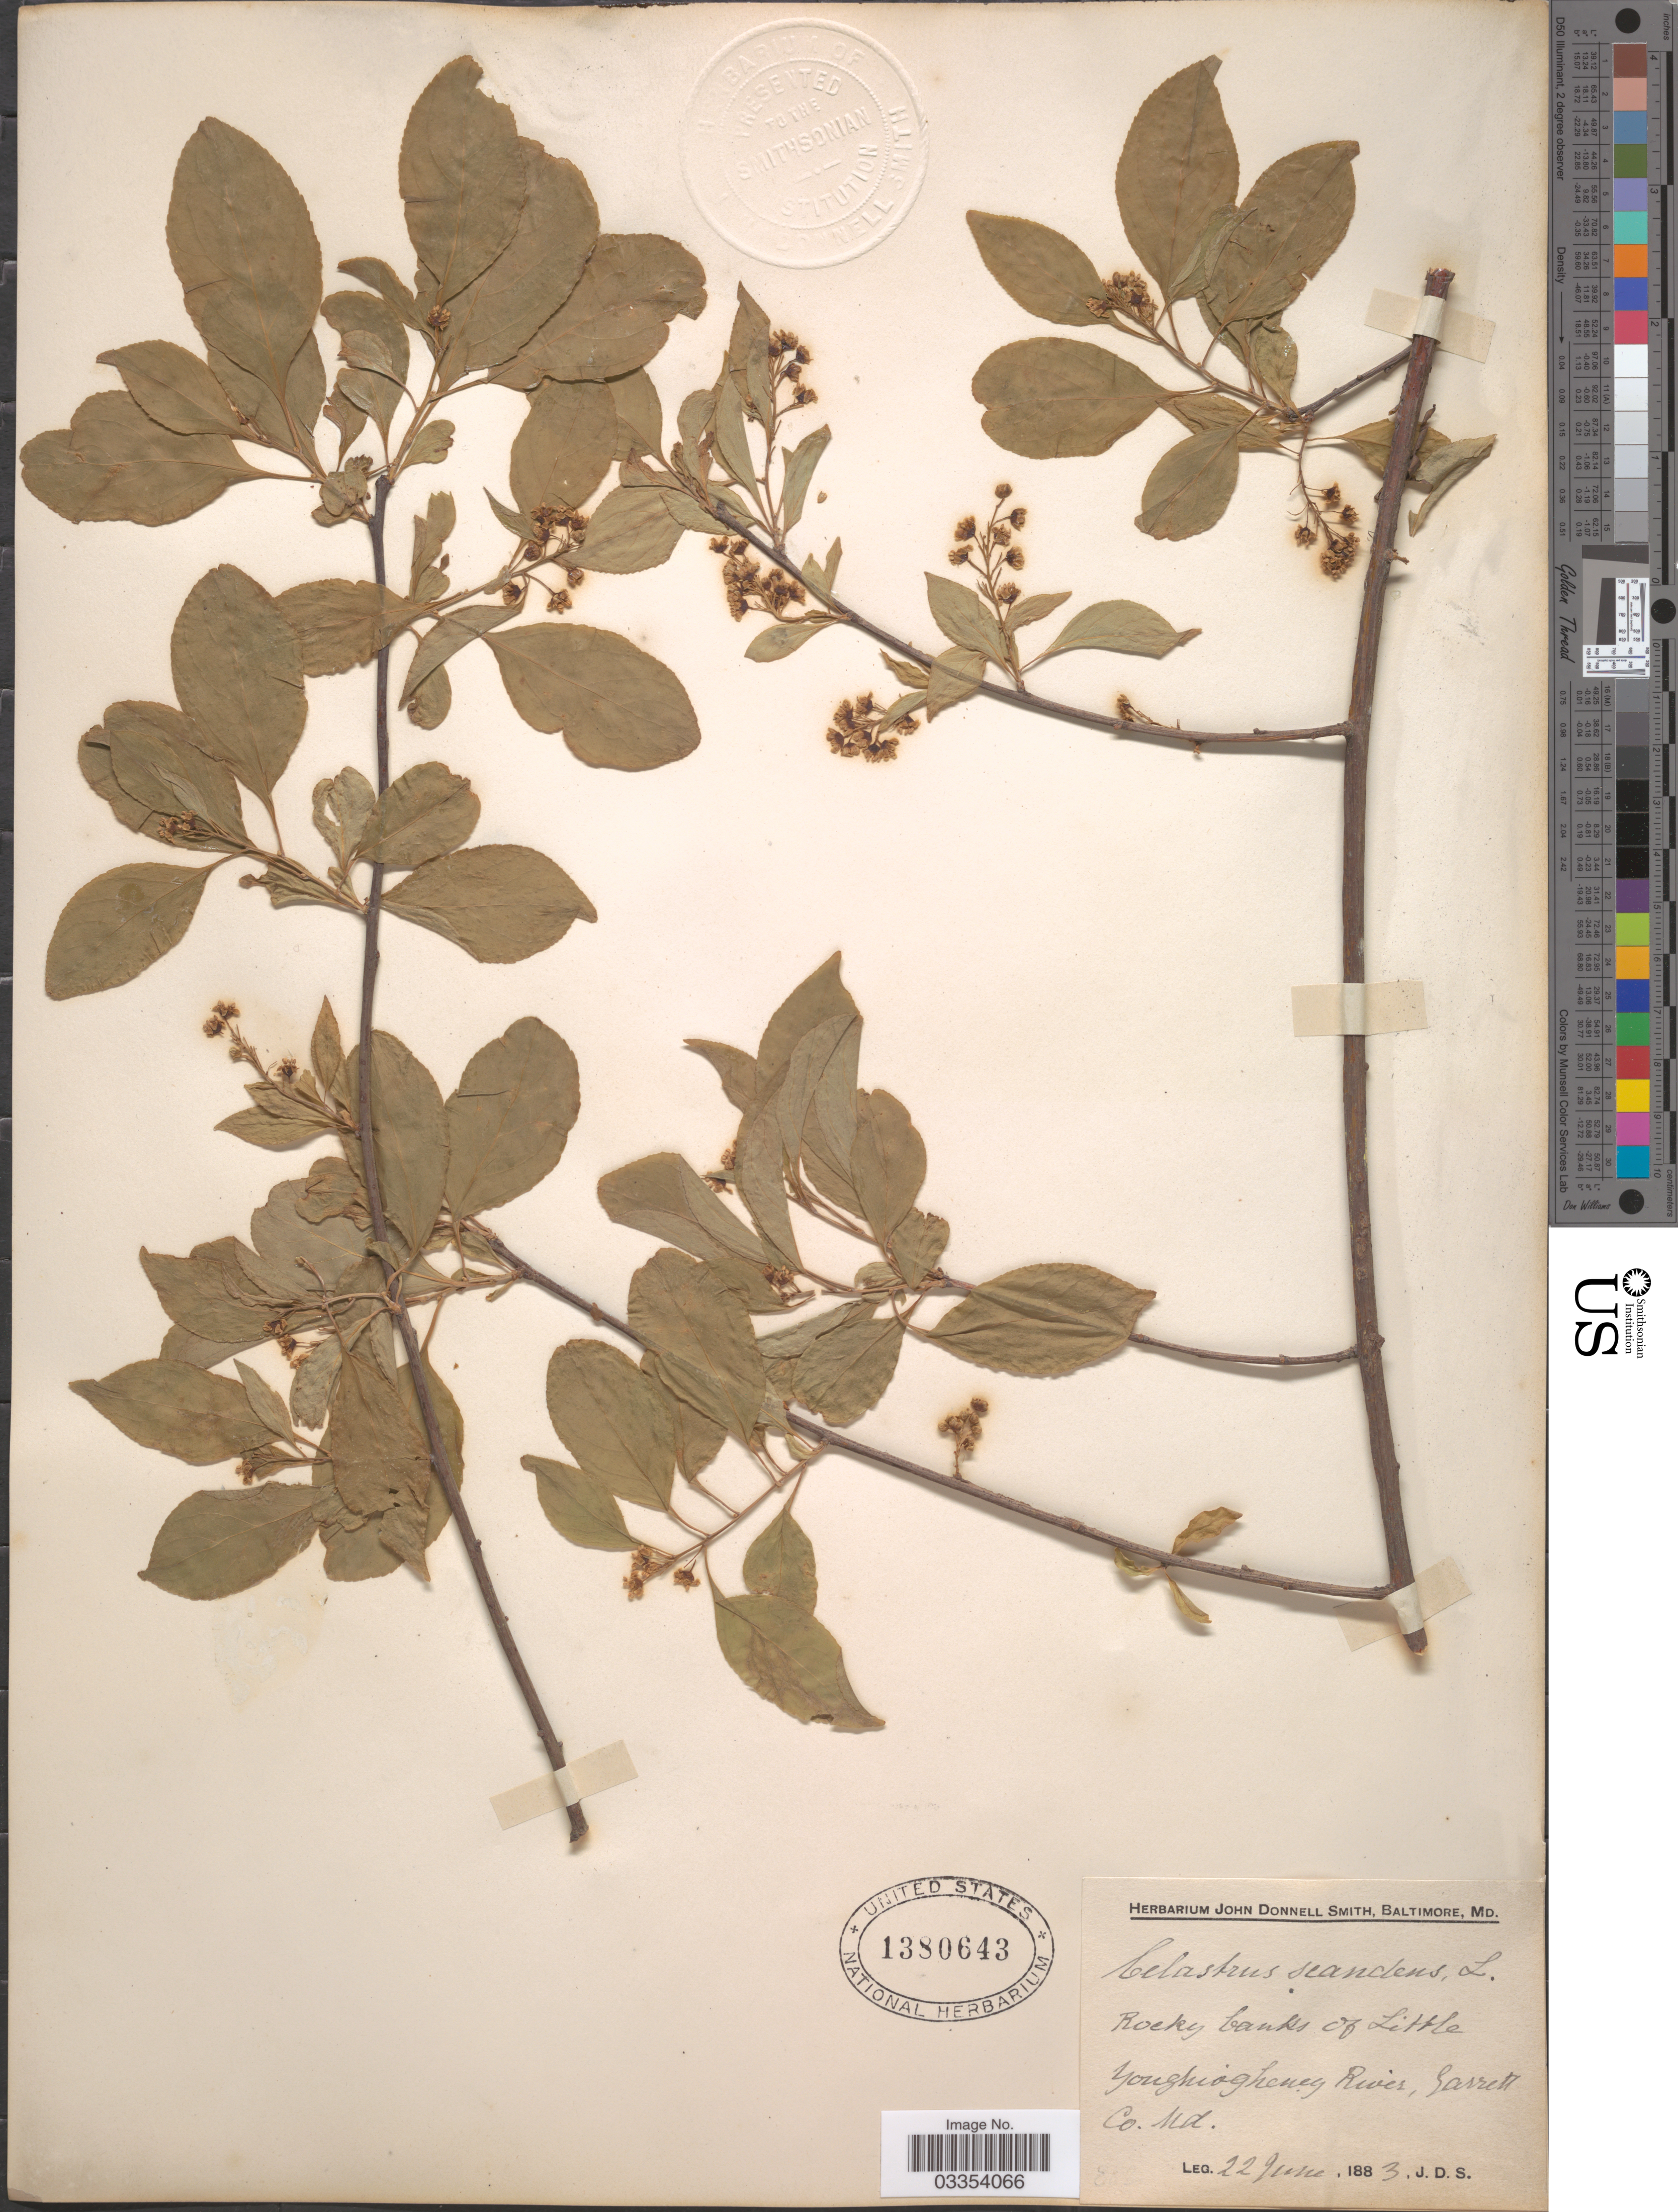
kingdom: Plantae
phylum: Tracheophyta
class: Magnoliopsida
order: Celastrales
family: Celastraceae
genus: Celastrus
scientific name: Celastrus scandens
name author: L.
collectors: J. Donnell Smith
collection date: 1883-06-22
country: United States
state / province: Maryland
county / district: Garrett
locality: Rocky banks of Little Youghiogheny River, Garrett Co.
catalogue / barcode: US 1380643